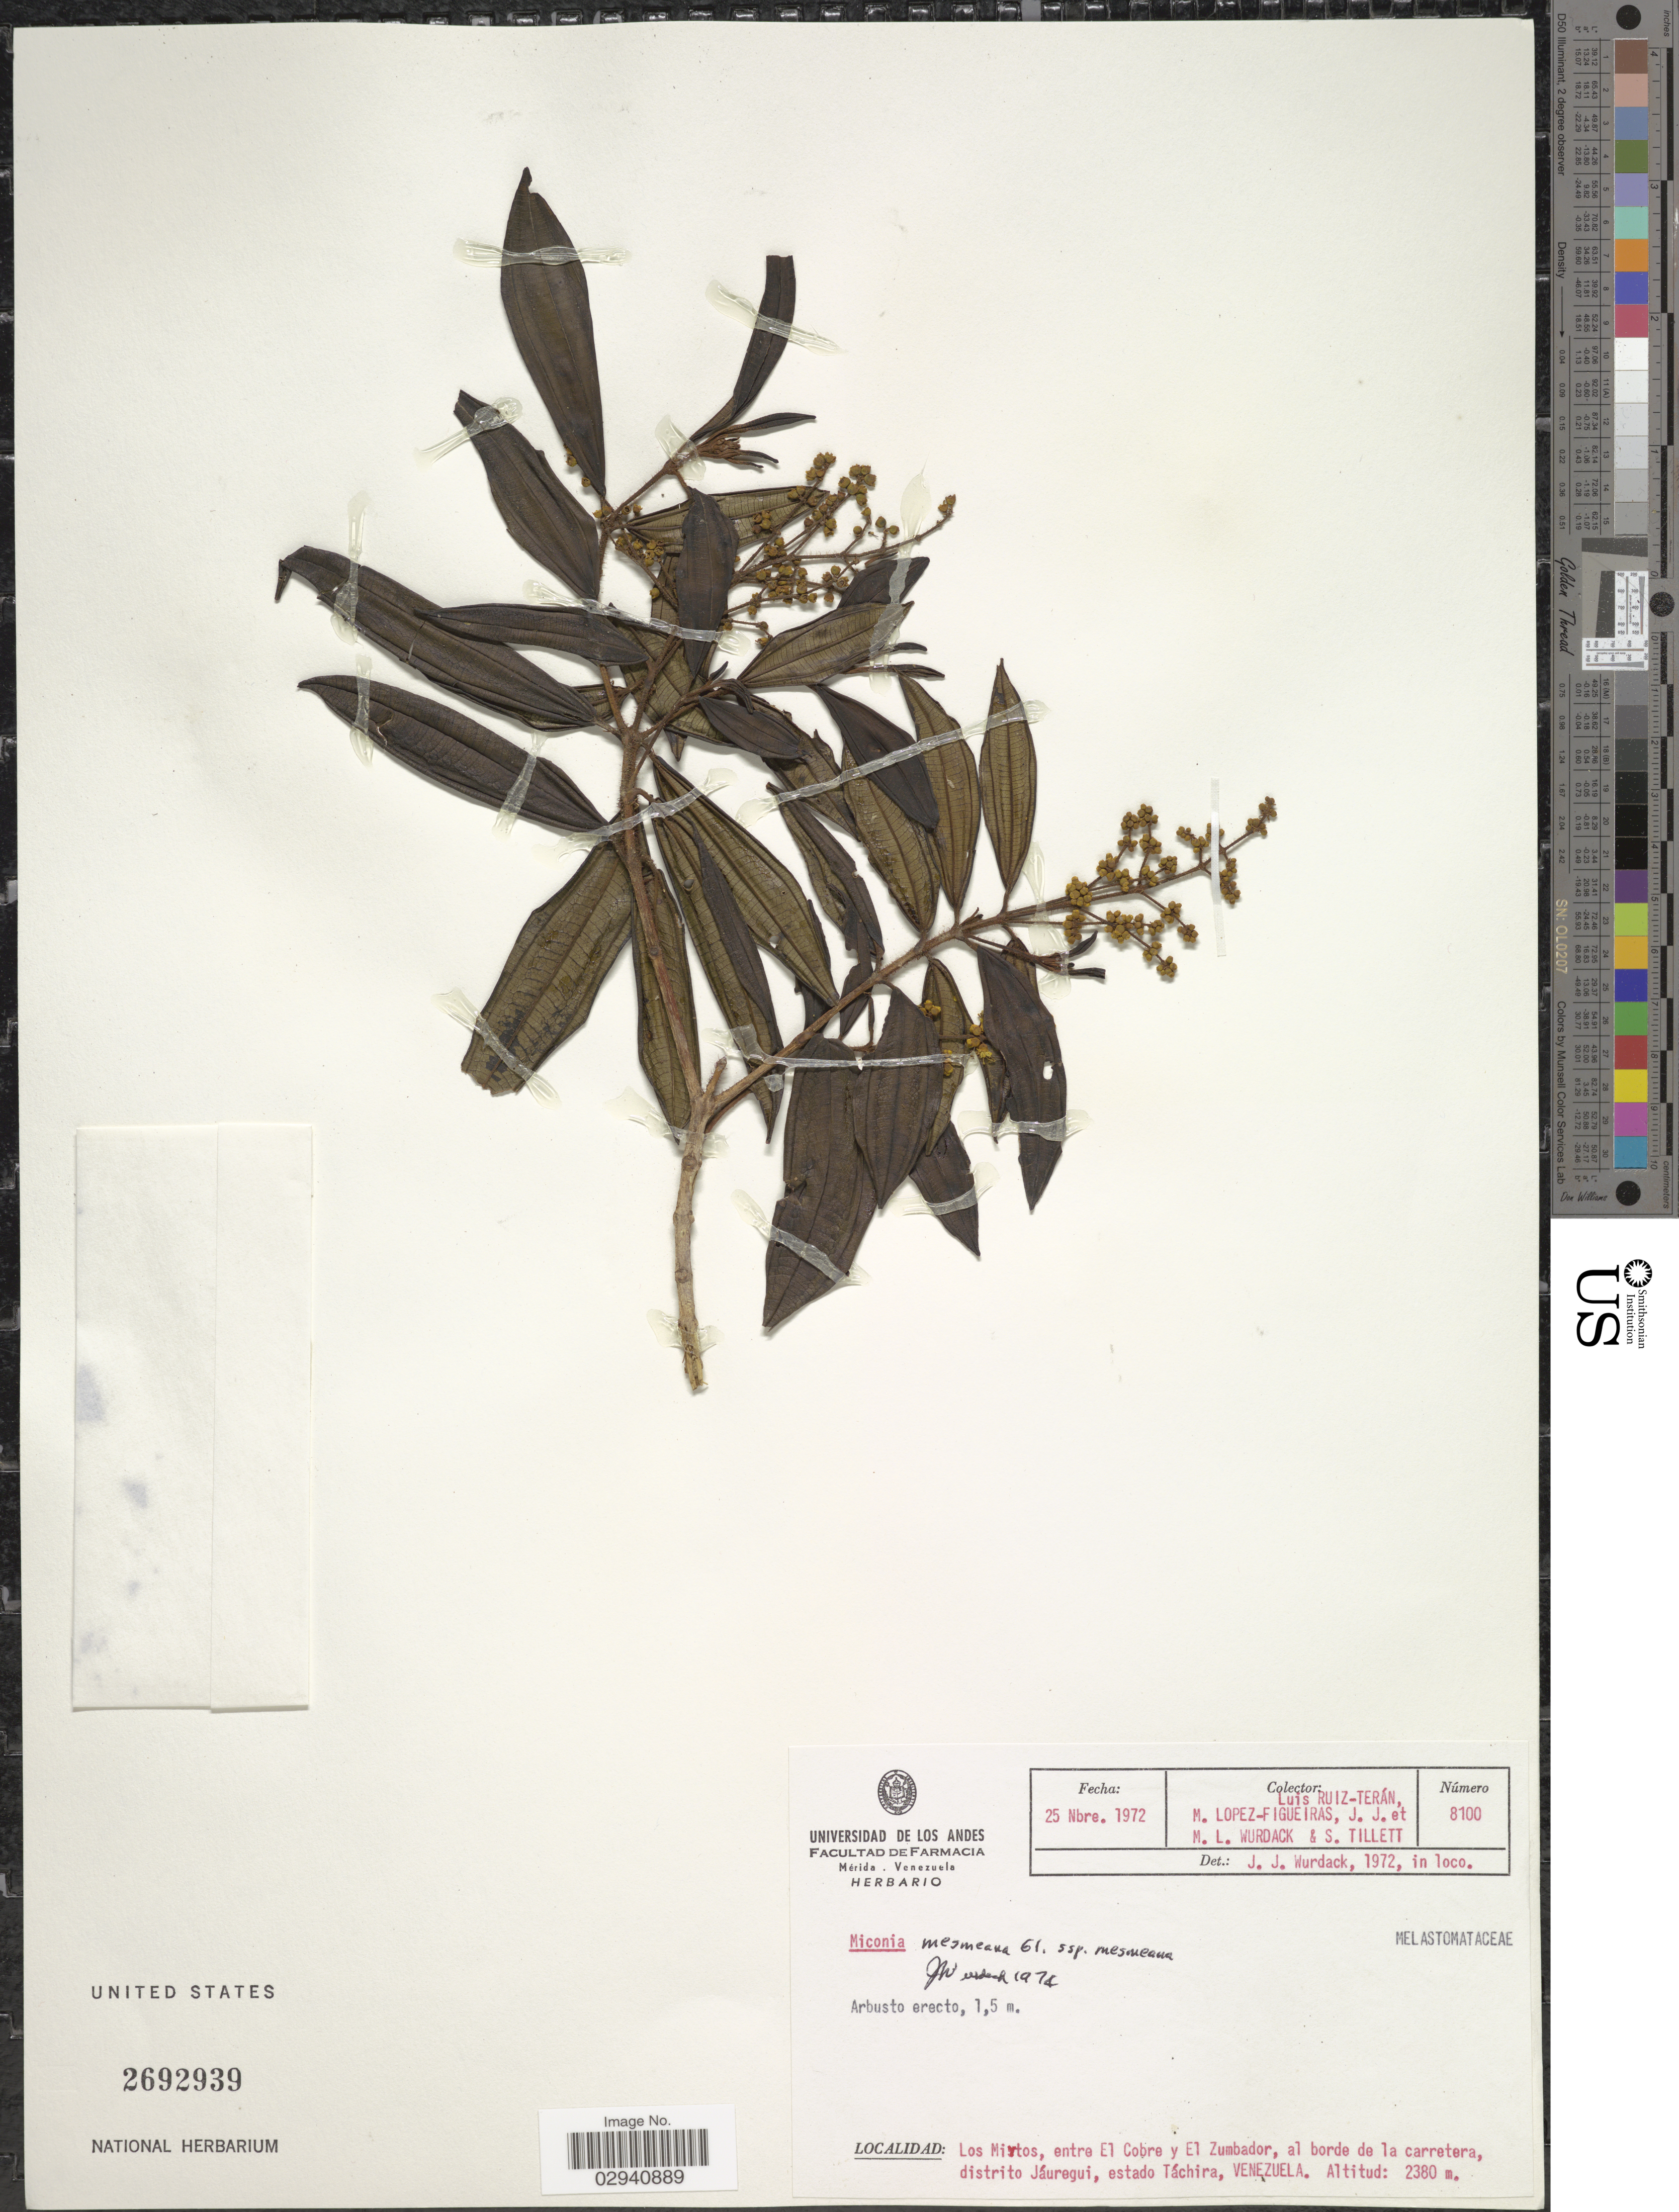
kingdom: Plantae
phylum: Tracheophyta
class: Magnoliopsida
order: Myrtales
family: Melastomataceae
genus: Miconia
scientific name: Miconia mesmeana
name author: Gleason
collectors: L. Teran, M. López Figueiras, J. J. Wurdack & M. L. Wurdack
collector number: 8100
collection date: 1972-11-25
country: Venezuela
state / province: Tachira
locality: Los Mirtos, entre El Cobre y El Zumbador, al borde de la carretera, distrito Jáuregui.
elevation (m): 2380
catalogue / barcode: US 2692939